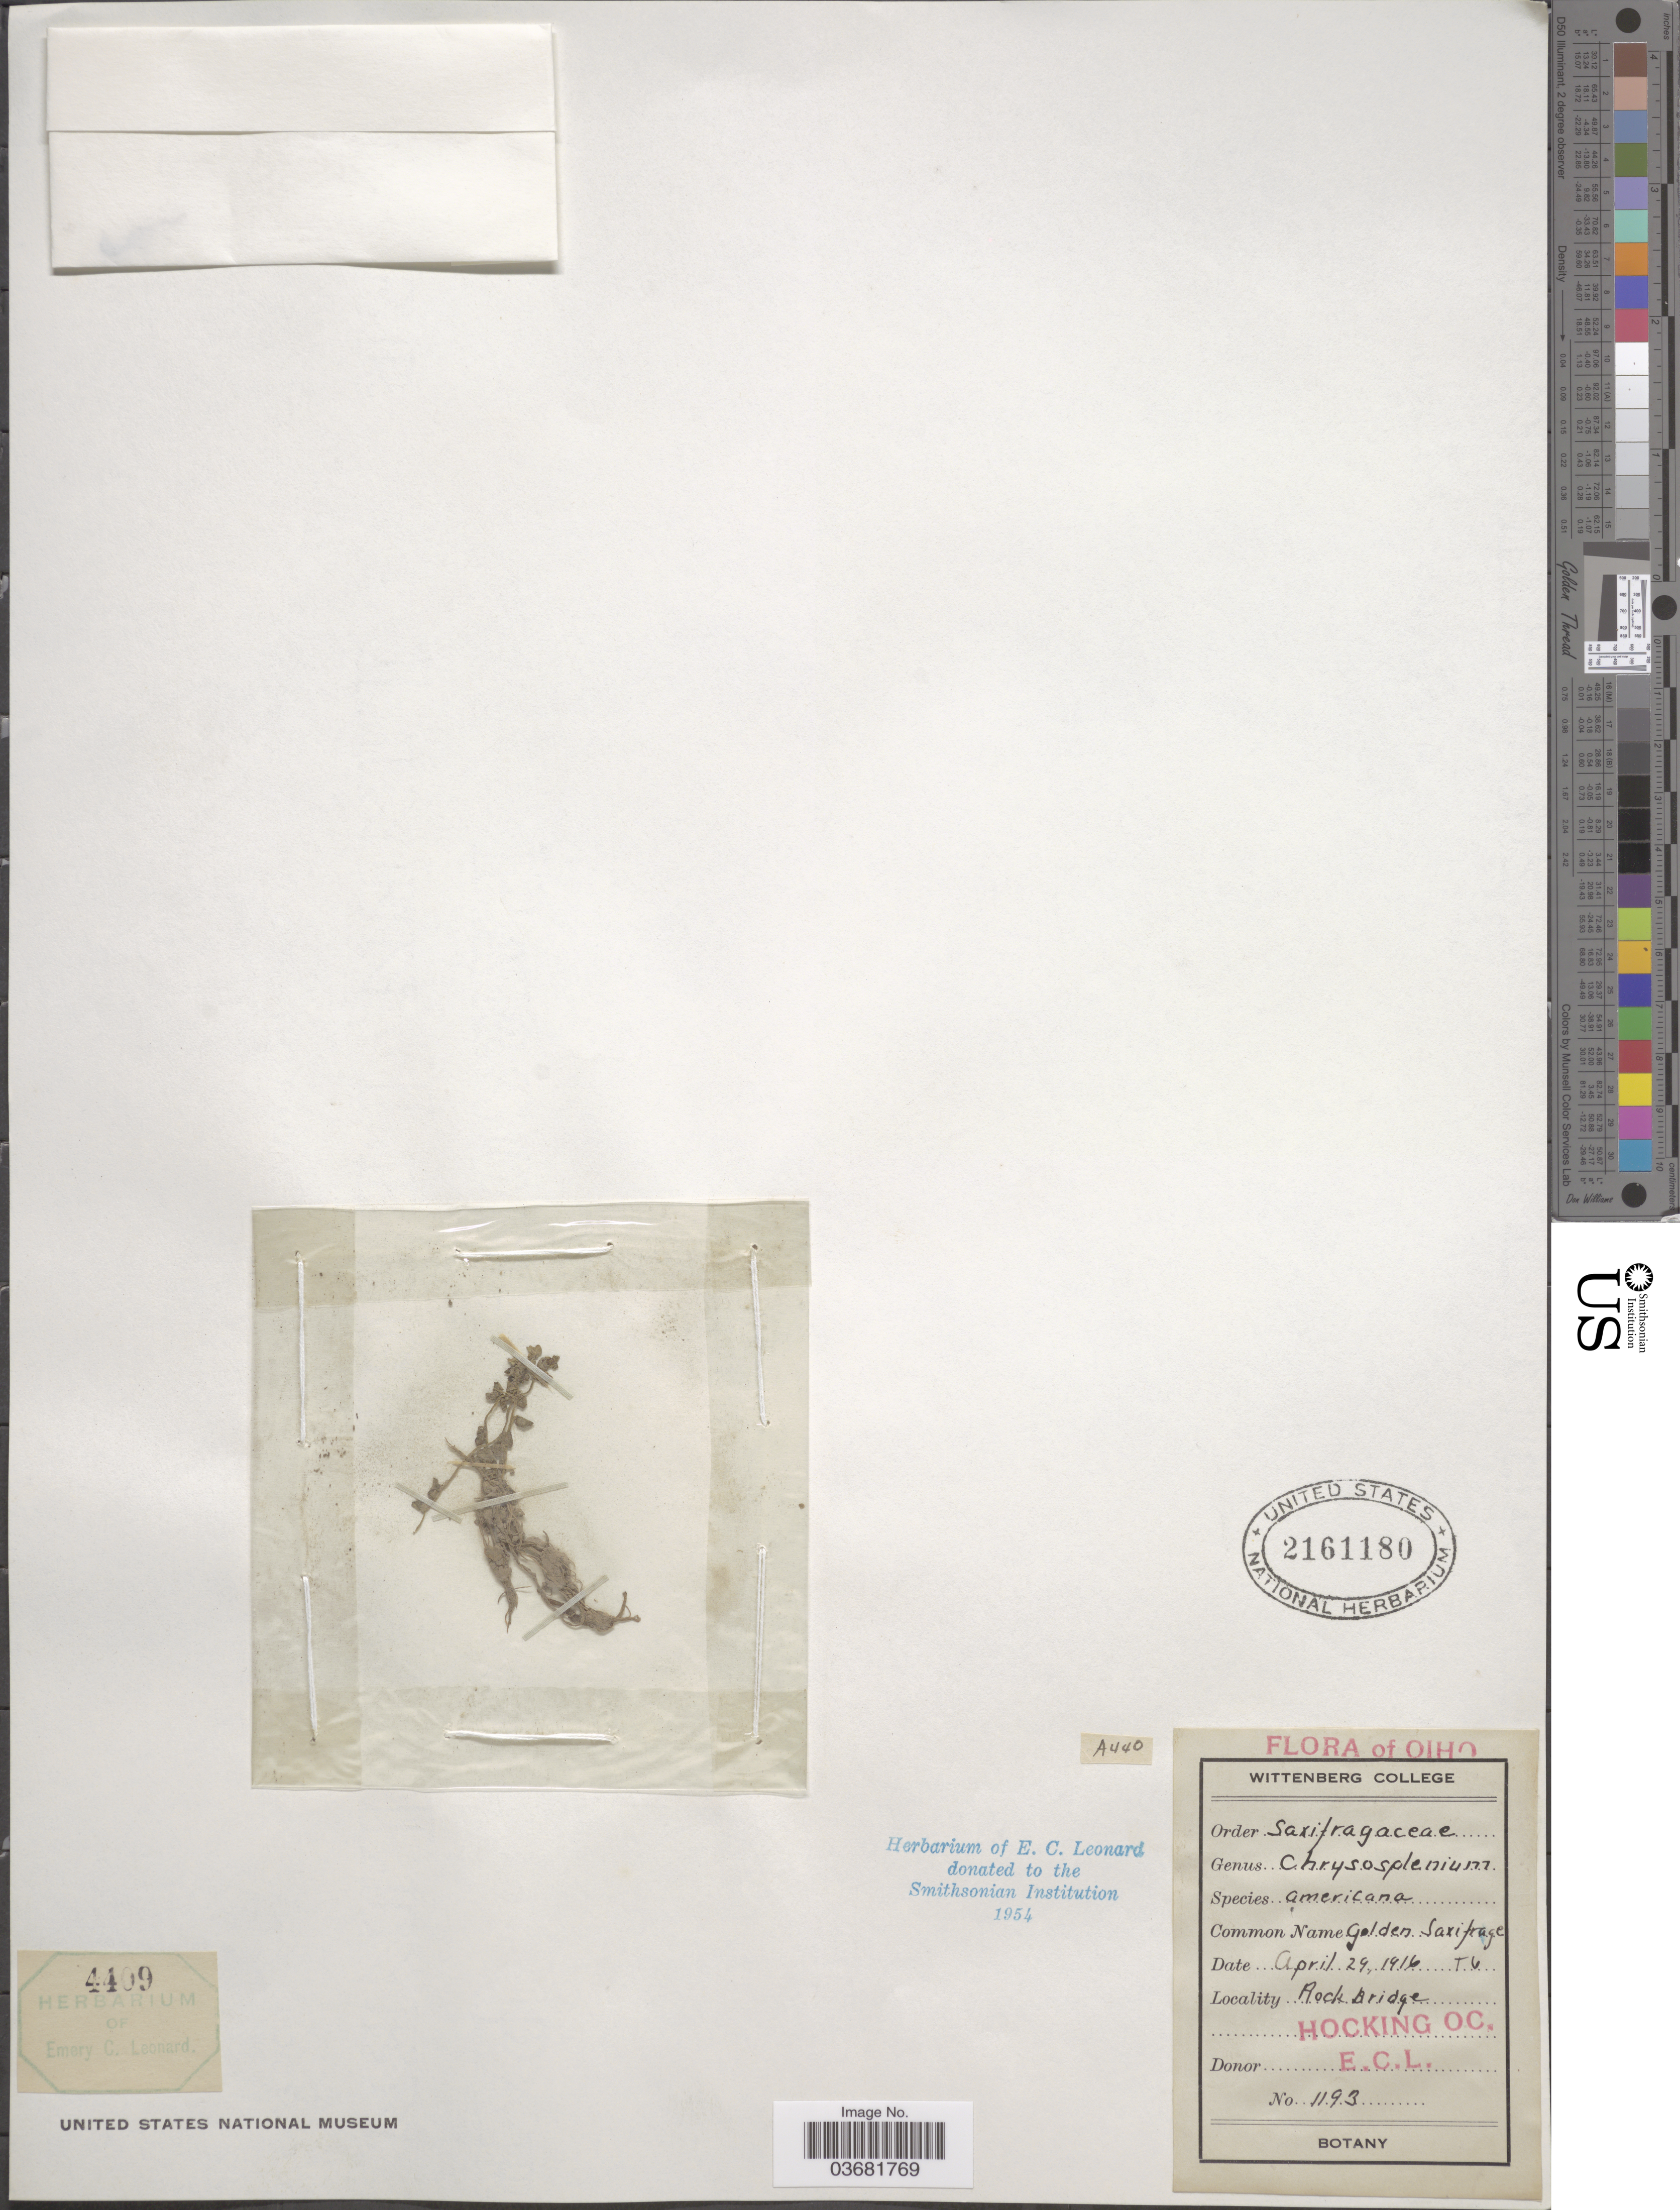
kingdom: Plantae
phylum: Tracheophyta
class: Magnoliopsida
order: Saxifragales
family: Saxifragaceae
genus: Chrysosplenium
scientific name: Chrysosplenium americanum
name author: Schwein.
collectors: E. C. Leonard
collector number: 1193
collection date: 1916-04-29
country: United States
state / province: Ohio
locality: Rock Bridge. Hocking Oc.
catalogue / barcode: US 2161180